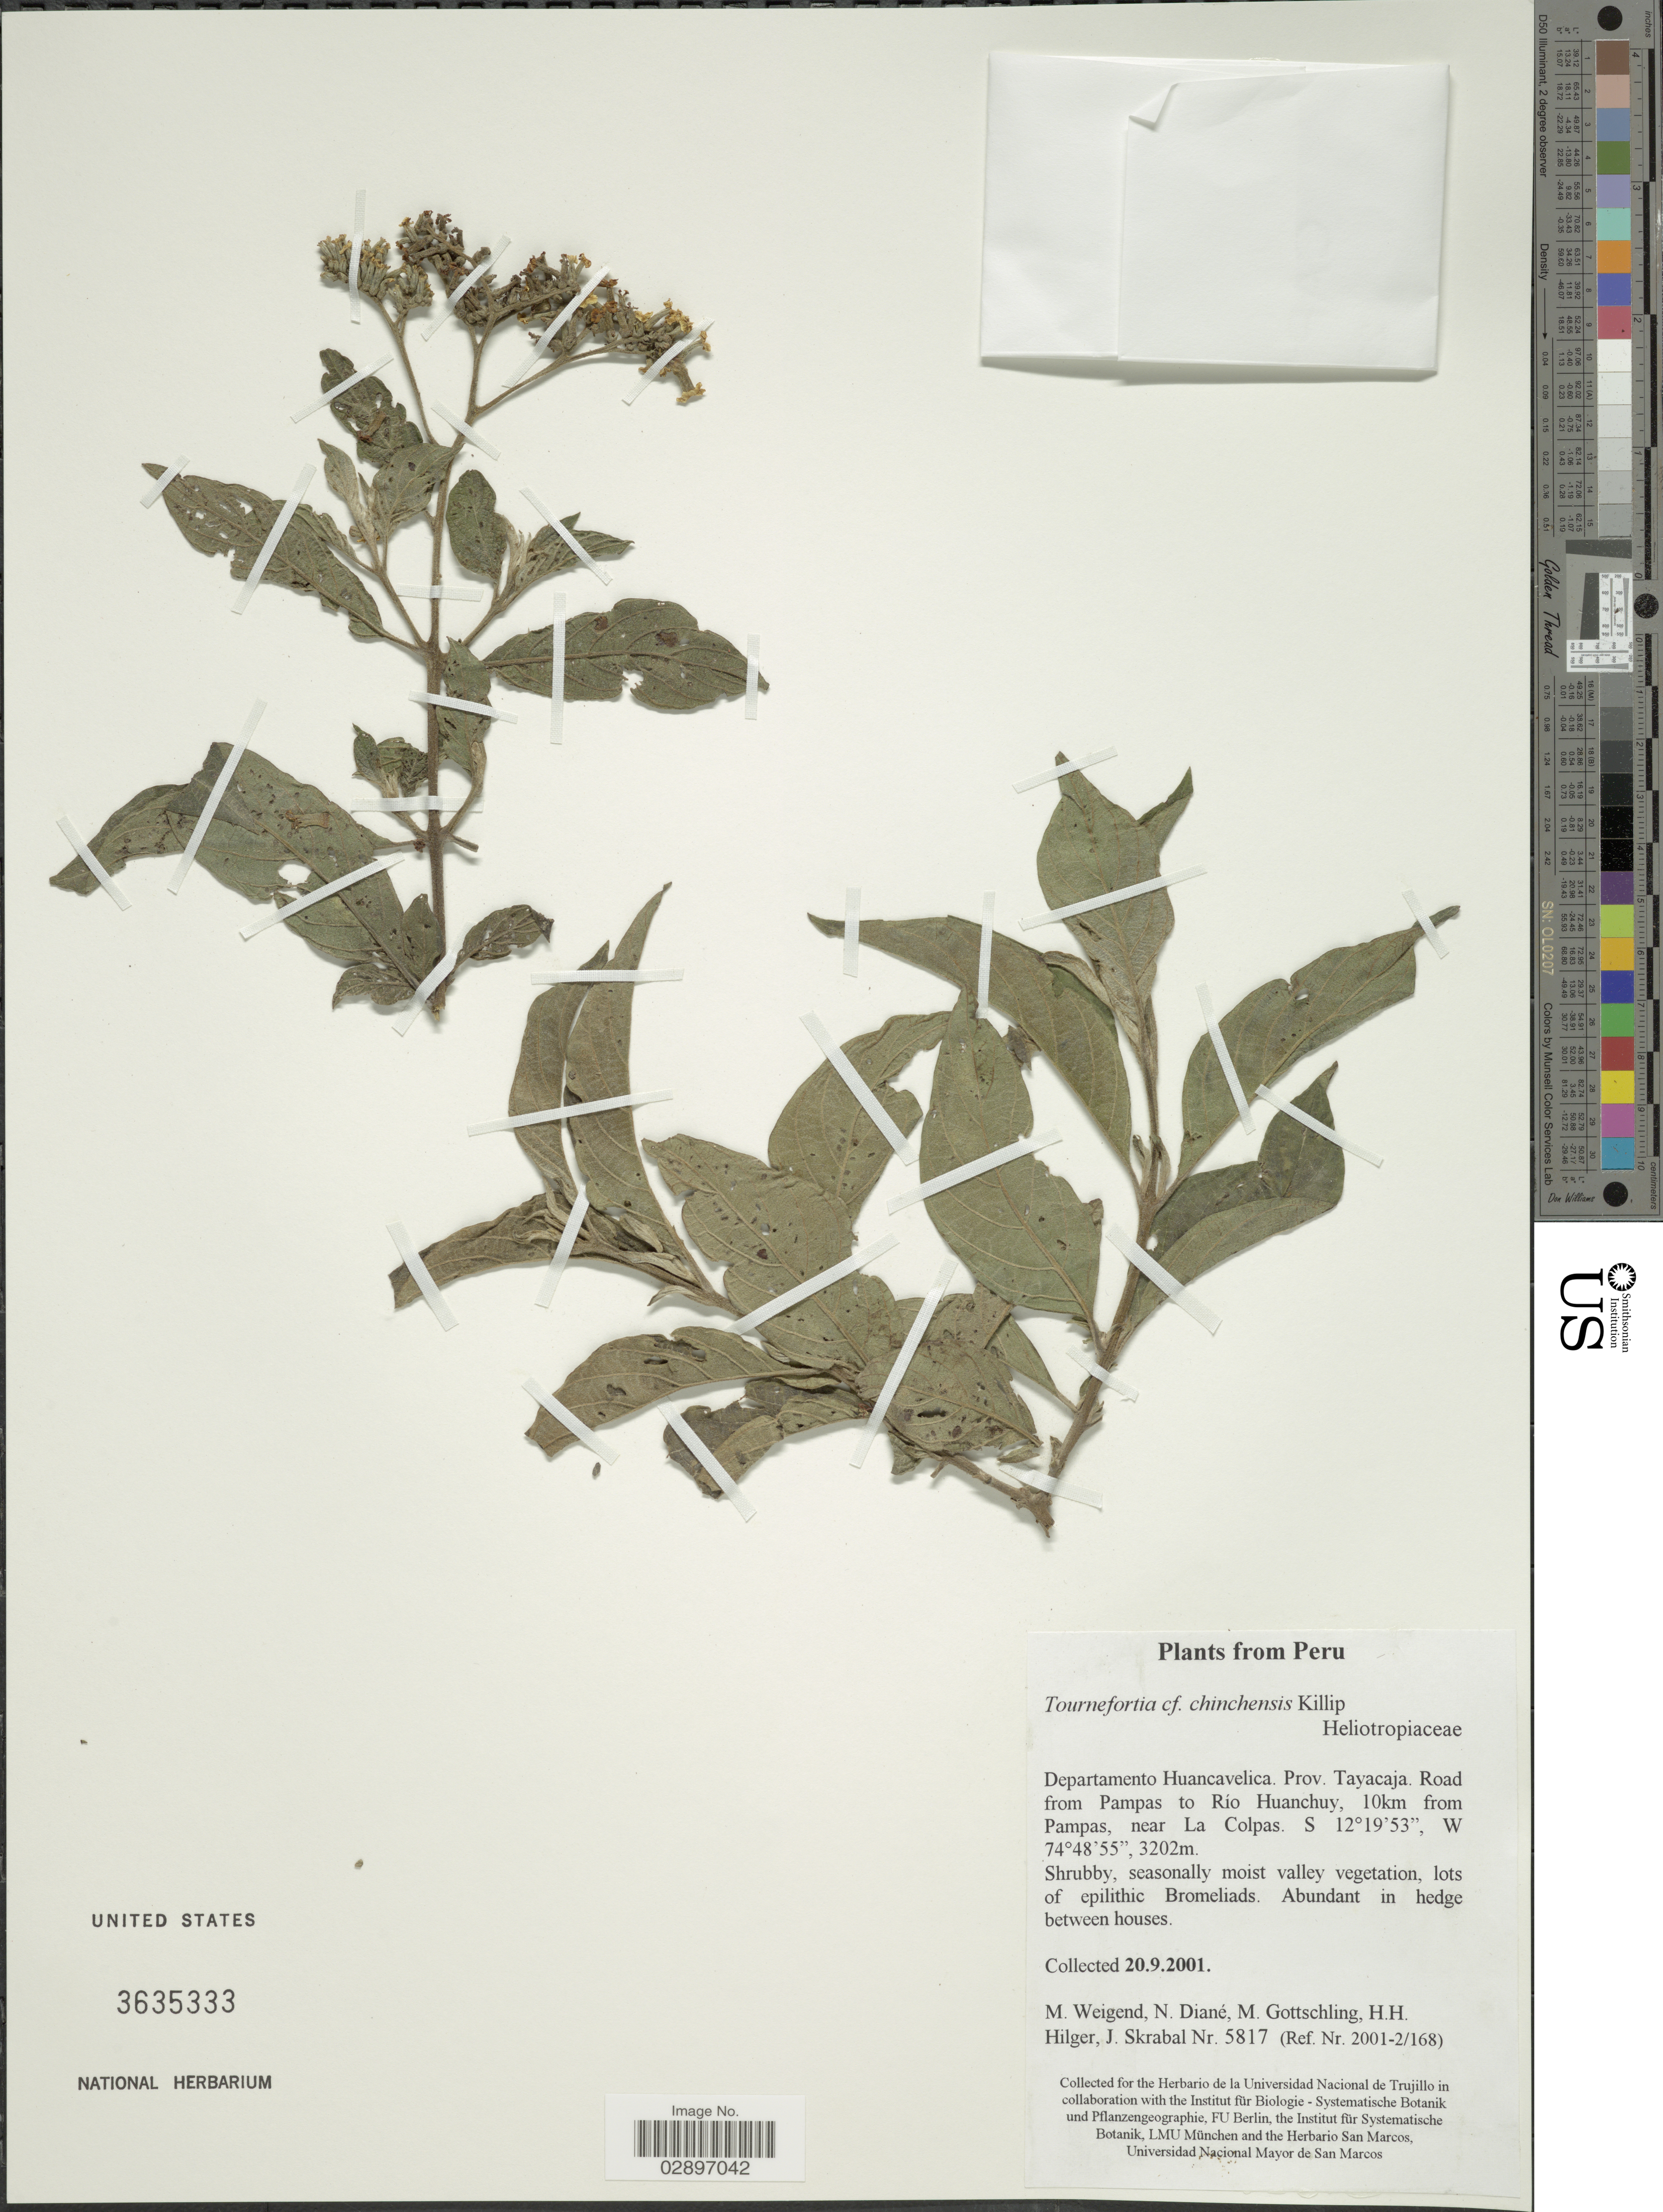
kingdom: Plantae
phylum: Tracheophyta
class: Magnoliopsida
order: Boraginales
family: Heliotropiaceae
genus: Tournefortia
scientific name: Tournefortia chinchensis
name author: Killip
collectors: M. Weigend, N. Diane, M. Gottschling, H. H. Hilger & J. Skrabal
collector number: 5817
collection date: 2001-09-20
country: Peru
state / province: Huancavelica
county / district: Tayacaja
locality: Departamento Huancavelica. Prov. Tayacaja. Road from Pampas to Río Huanchuy, 10km from Pampas, near La Colpas.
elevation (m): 3202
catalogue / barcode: US 3635333